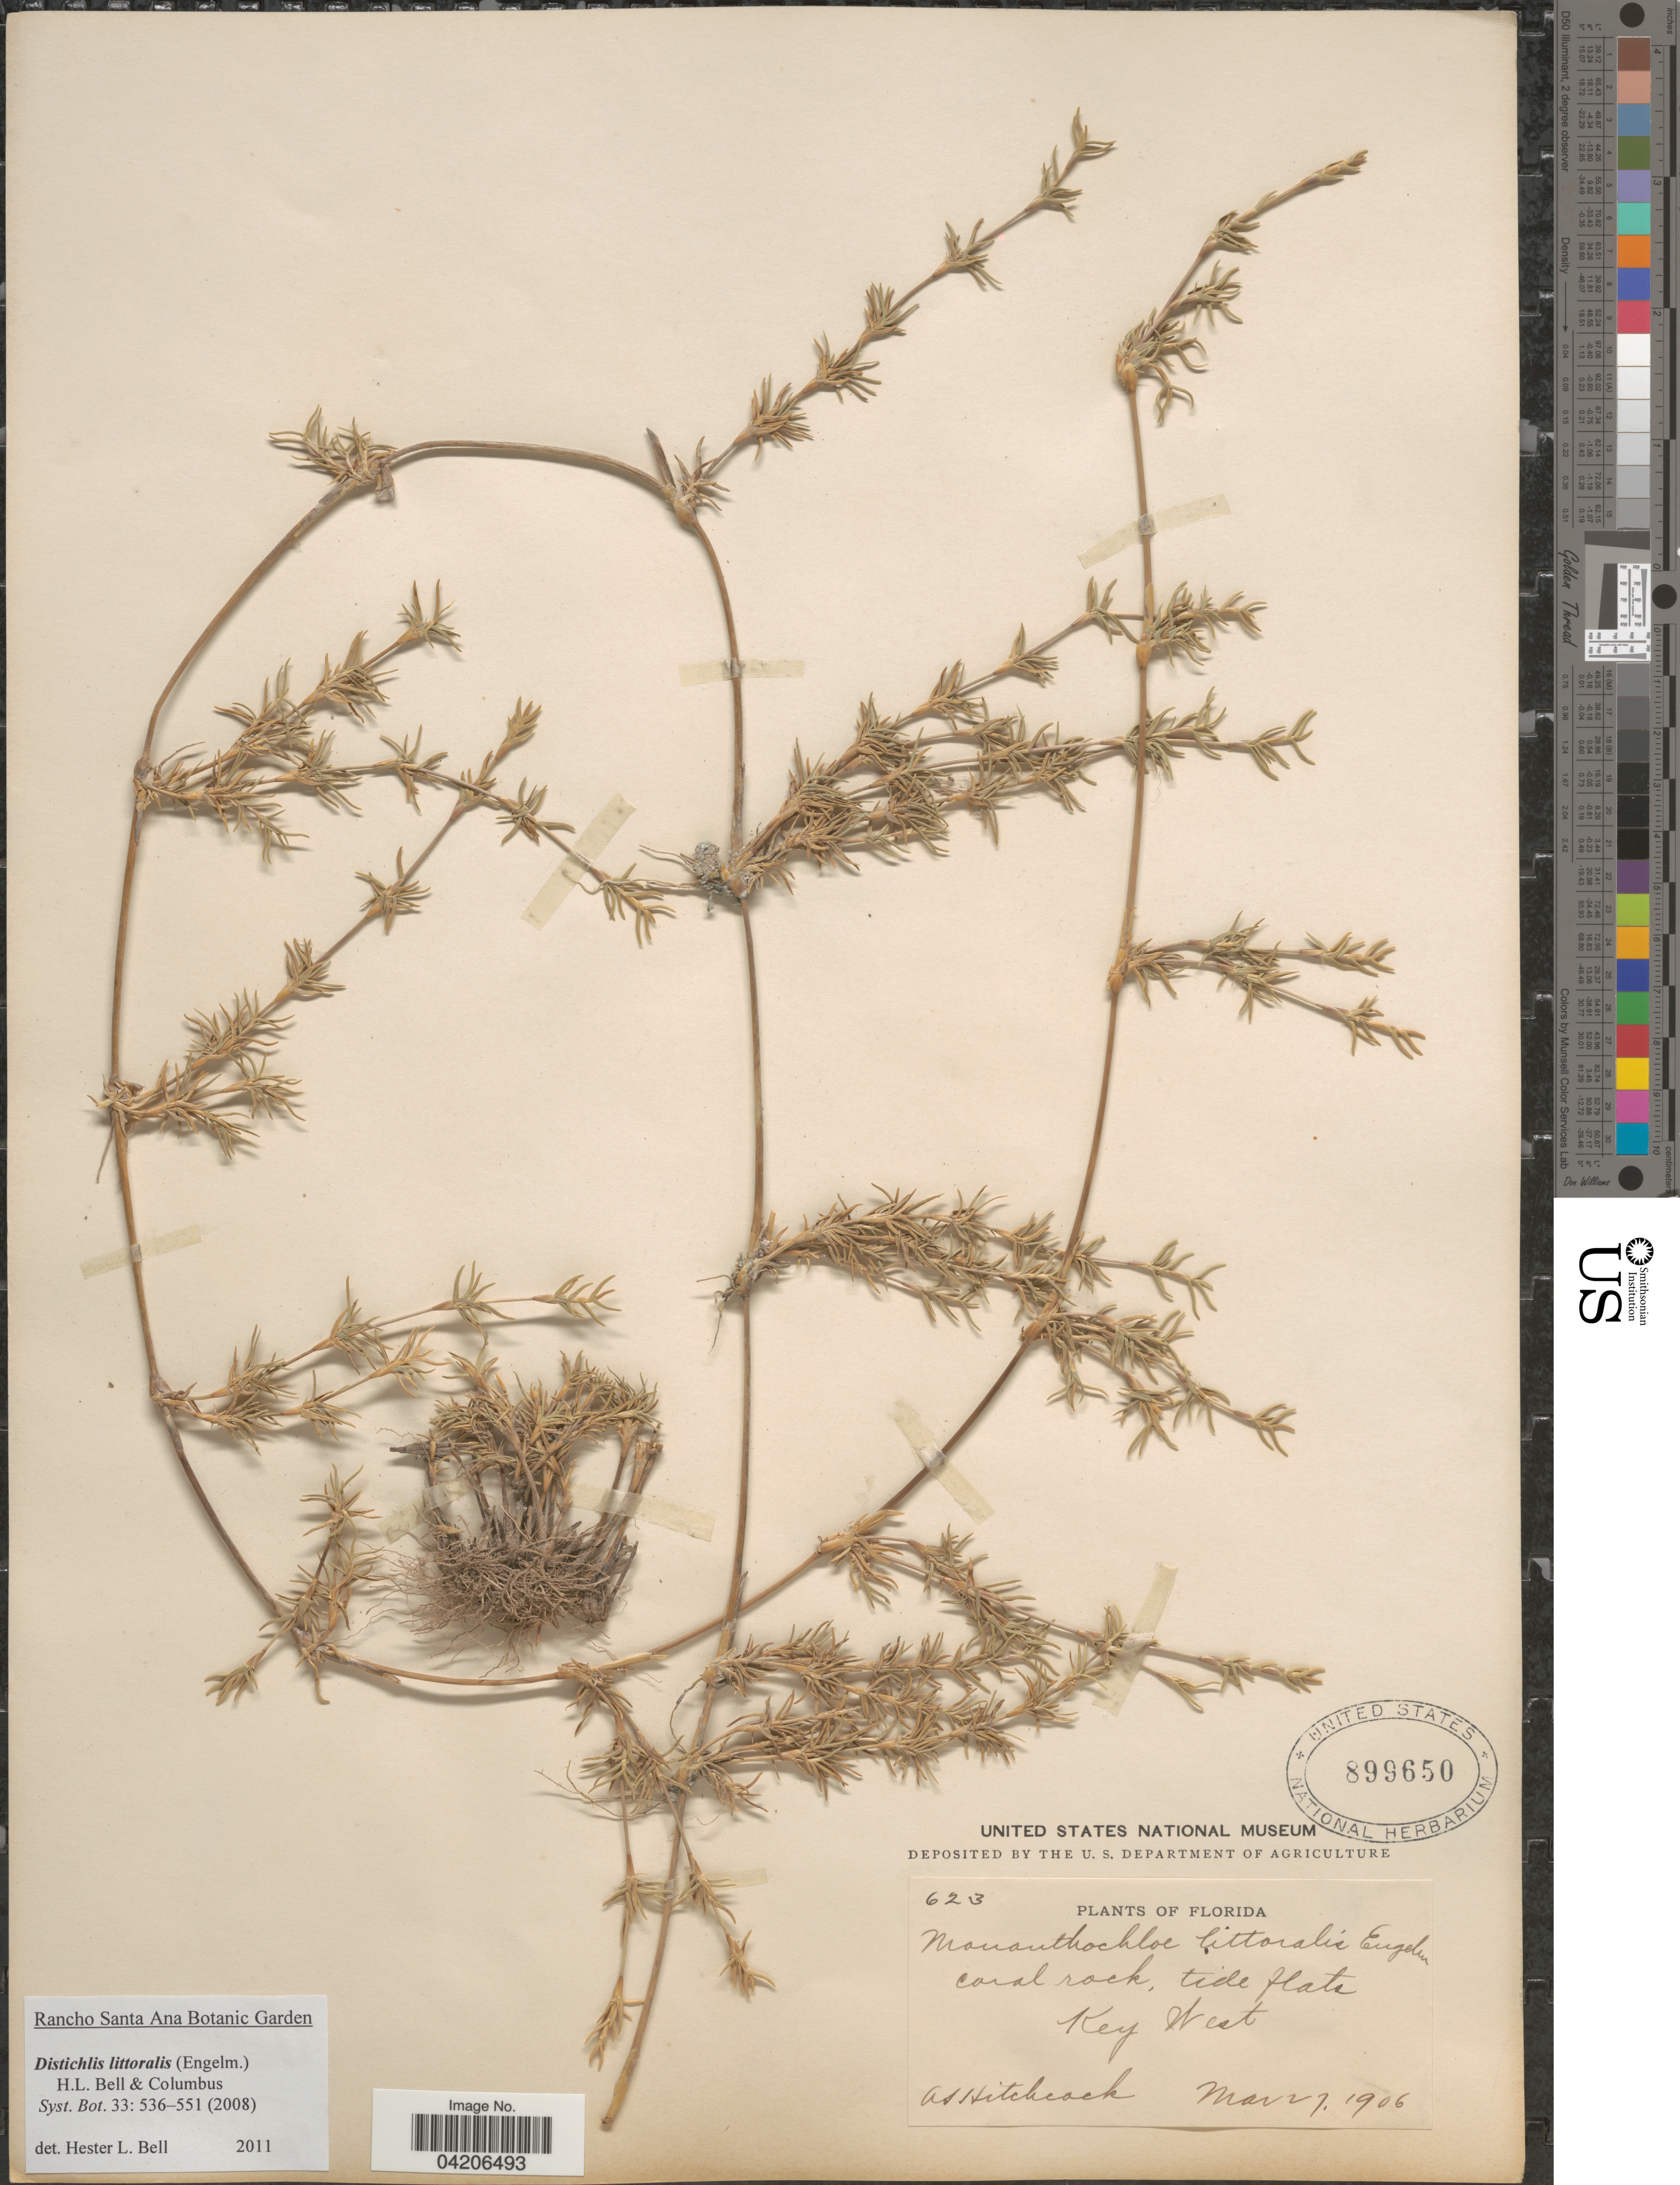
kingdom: Plantae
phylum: Tracheophyta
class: Liliopsida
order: Poales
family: Poaceae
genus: Distichlis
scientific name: Distichlis littoralis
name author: (Engelm.) H.L. Bell & Columbus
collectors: A. S. Hitchcock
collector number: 623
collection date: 1906-03-27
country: United States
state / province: Florida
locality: Key West.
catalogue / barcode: US 899650